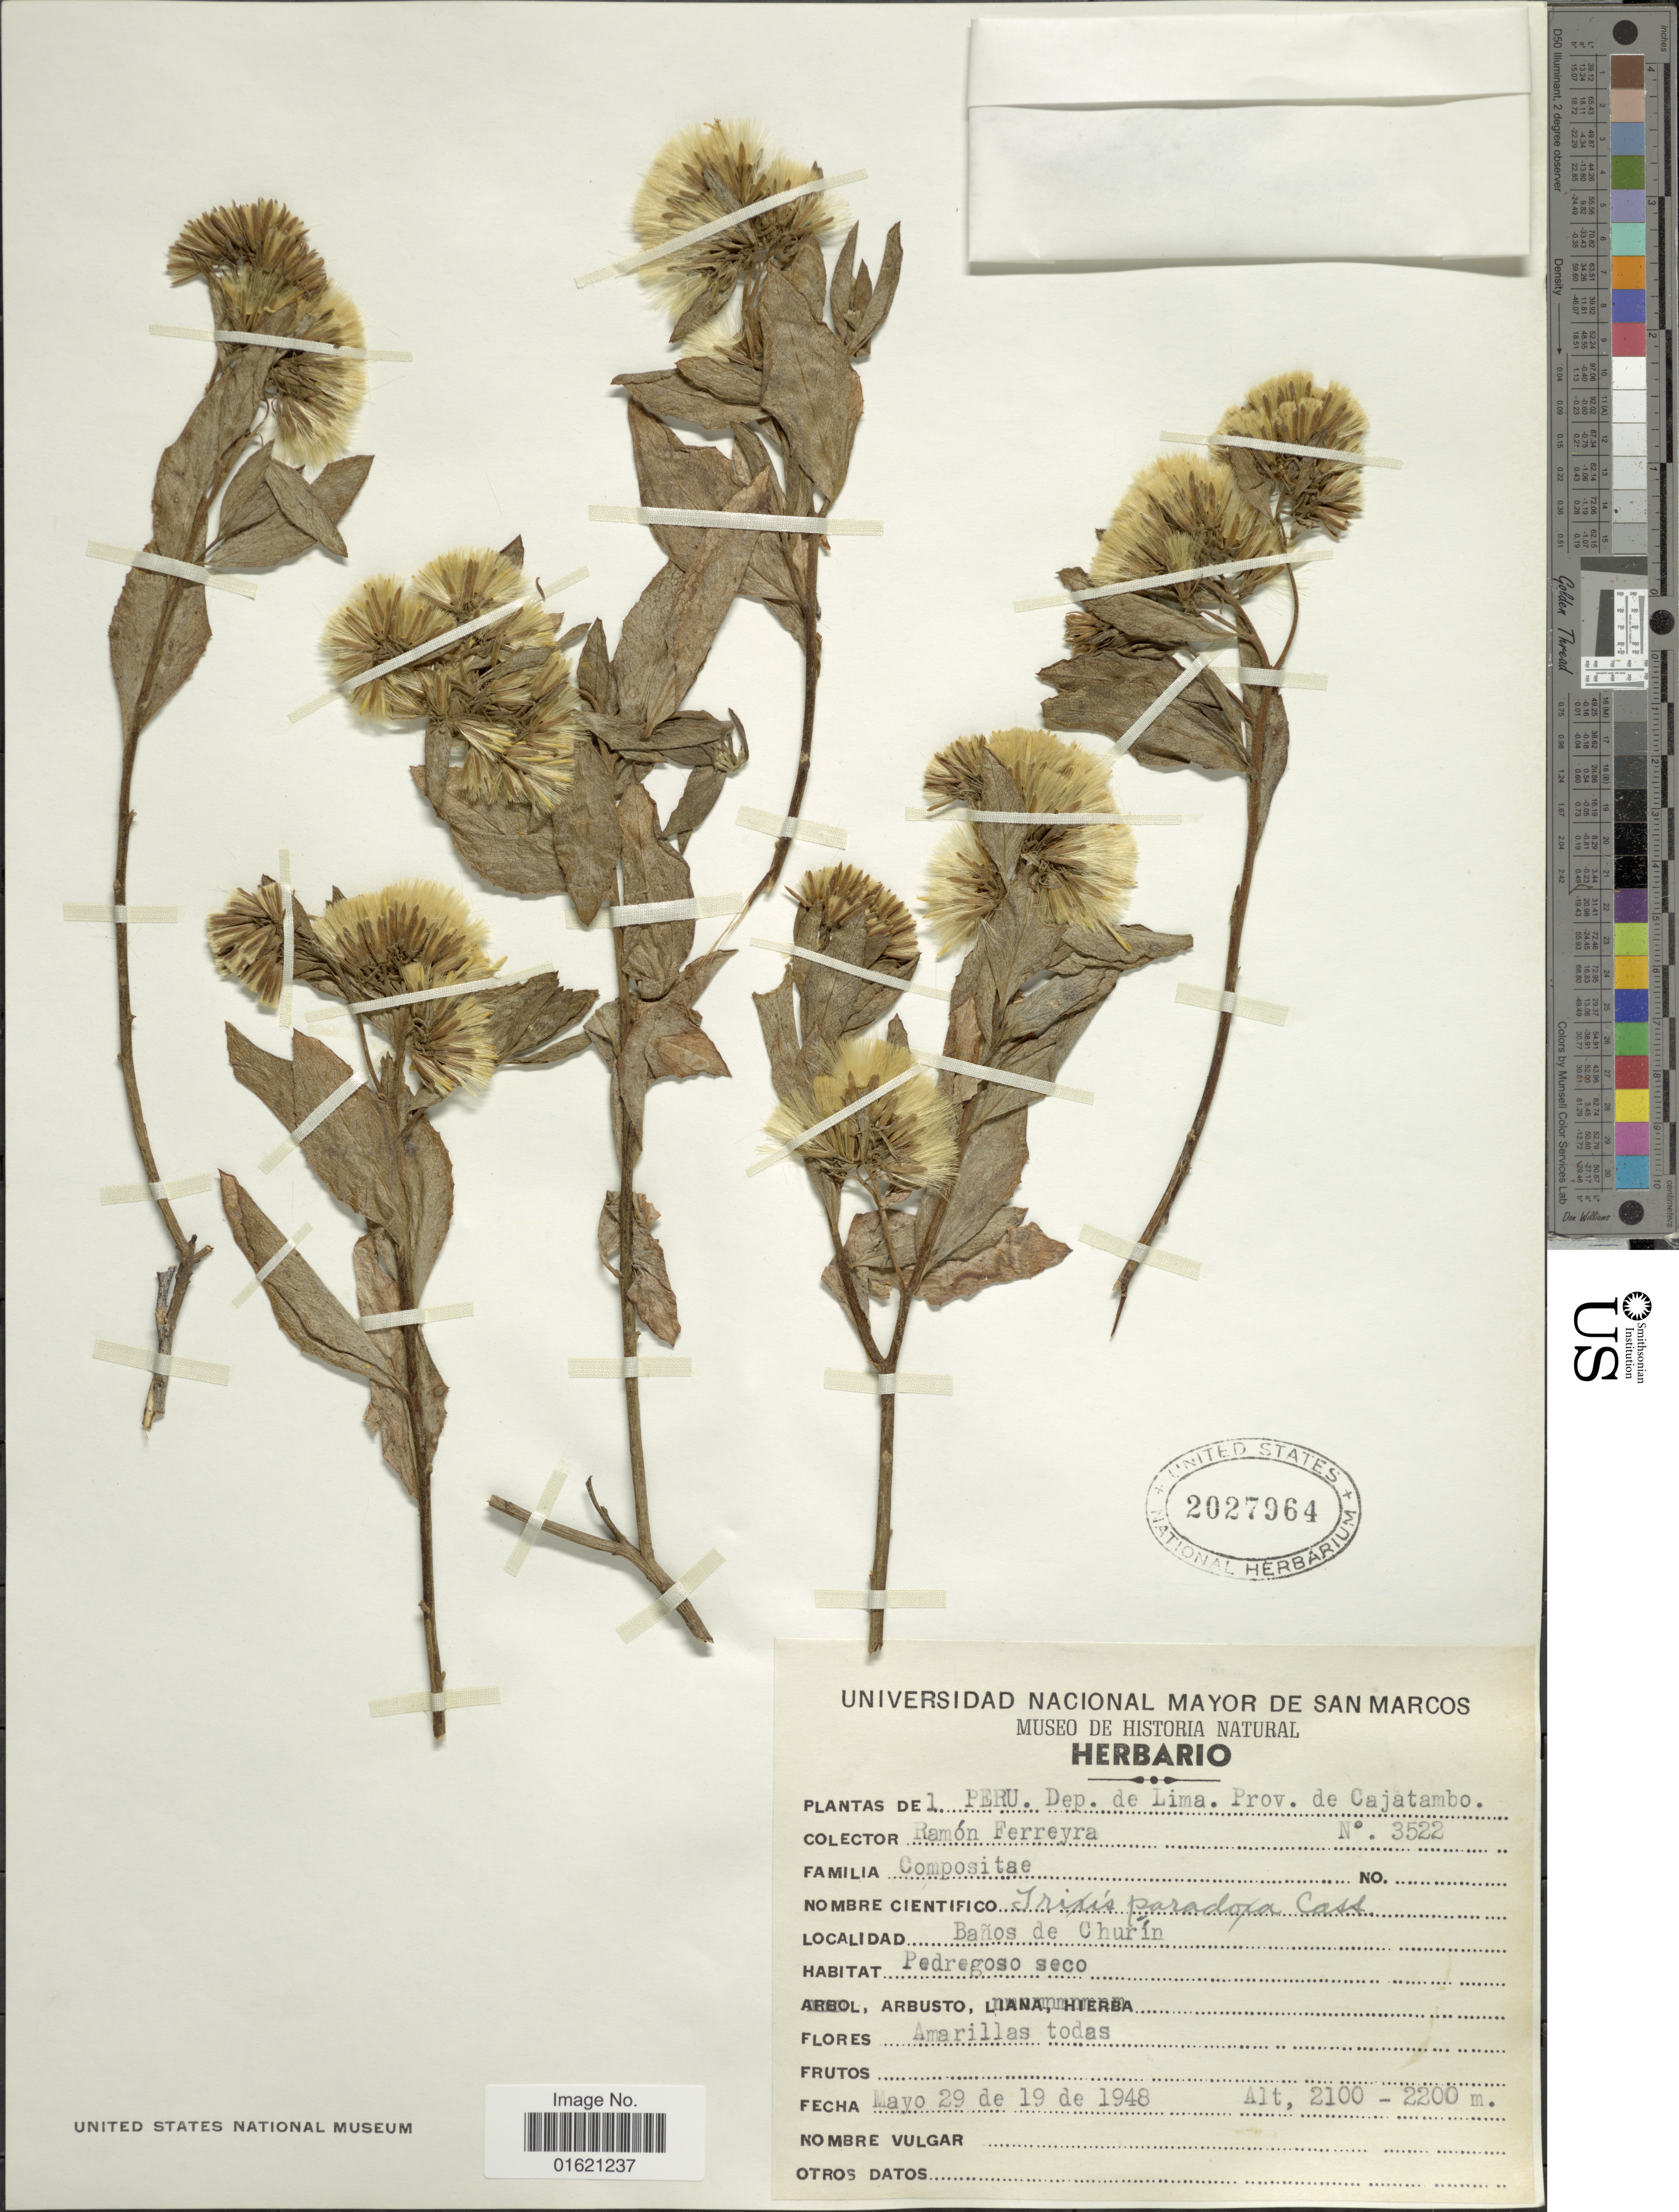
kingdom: Plantae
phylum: Tracheophyta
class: Magnoliopsida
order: Asterales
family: Asteraceae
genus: Trixis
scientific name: Trixis cacalioides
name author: (Kunth) D. Don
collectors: R. A. Ferreyra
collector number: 3522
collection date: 1948-05-19/1948-05-29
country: Peru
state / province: Lima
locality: Dep. de Lima. Prov. de Cajatambo. Banos de Churin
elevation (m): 2100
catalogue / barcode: US 2027964